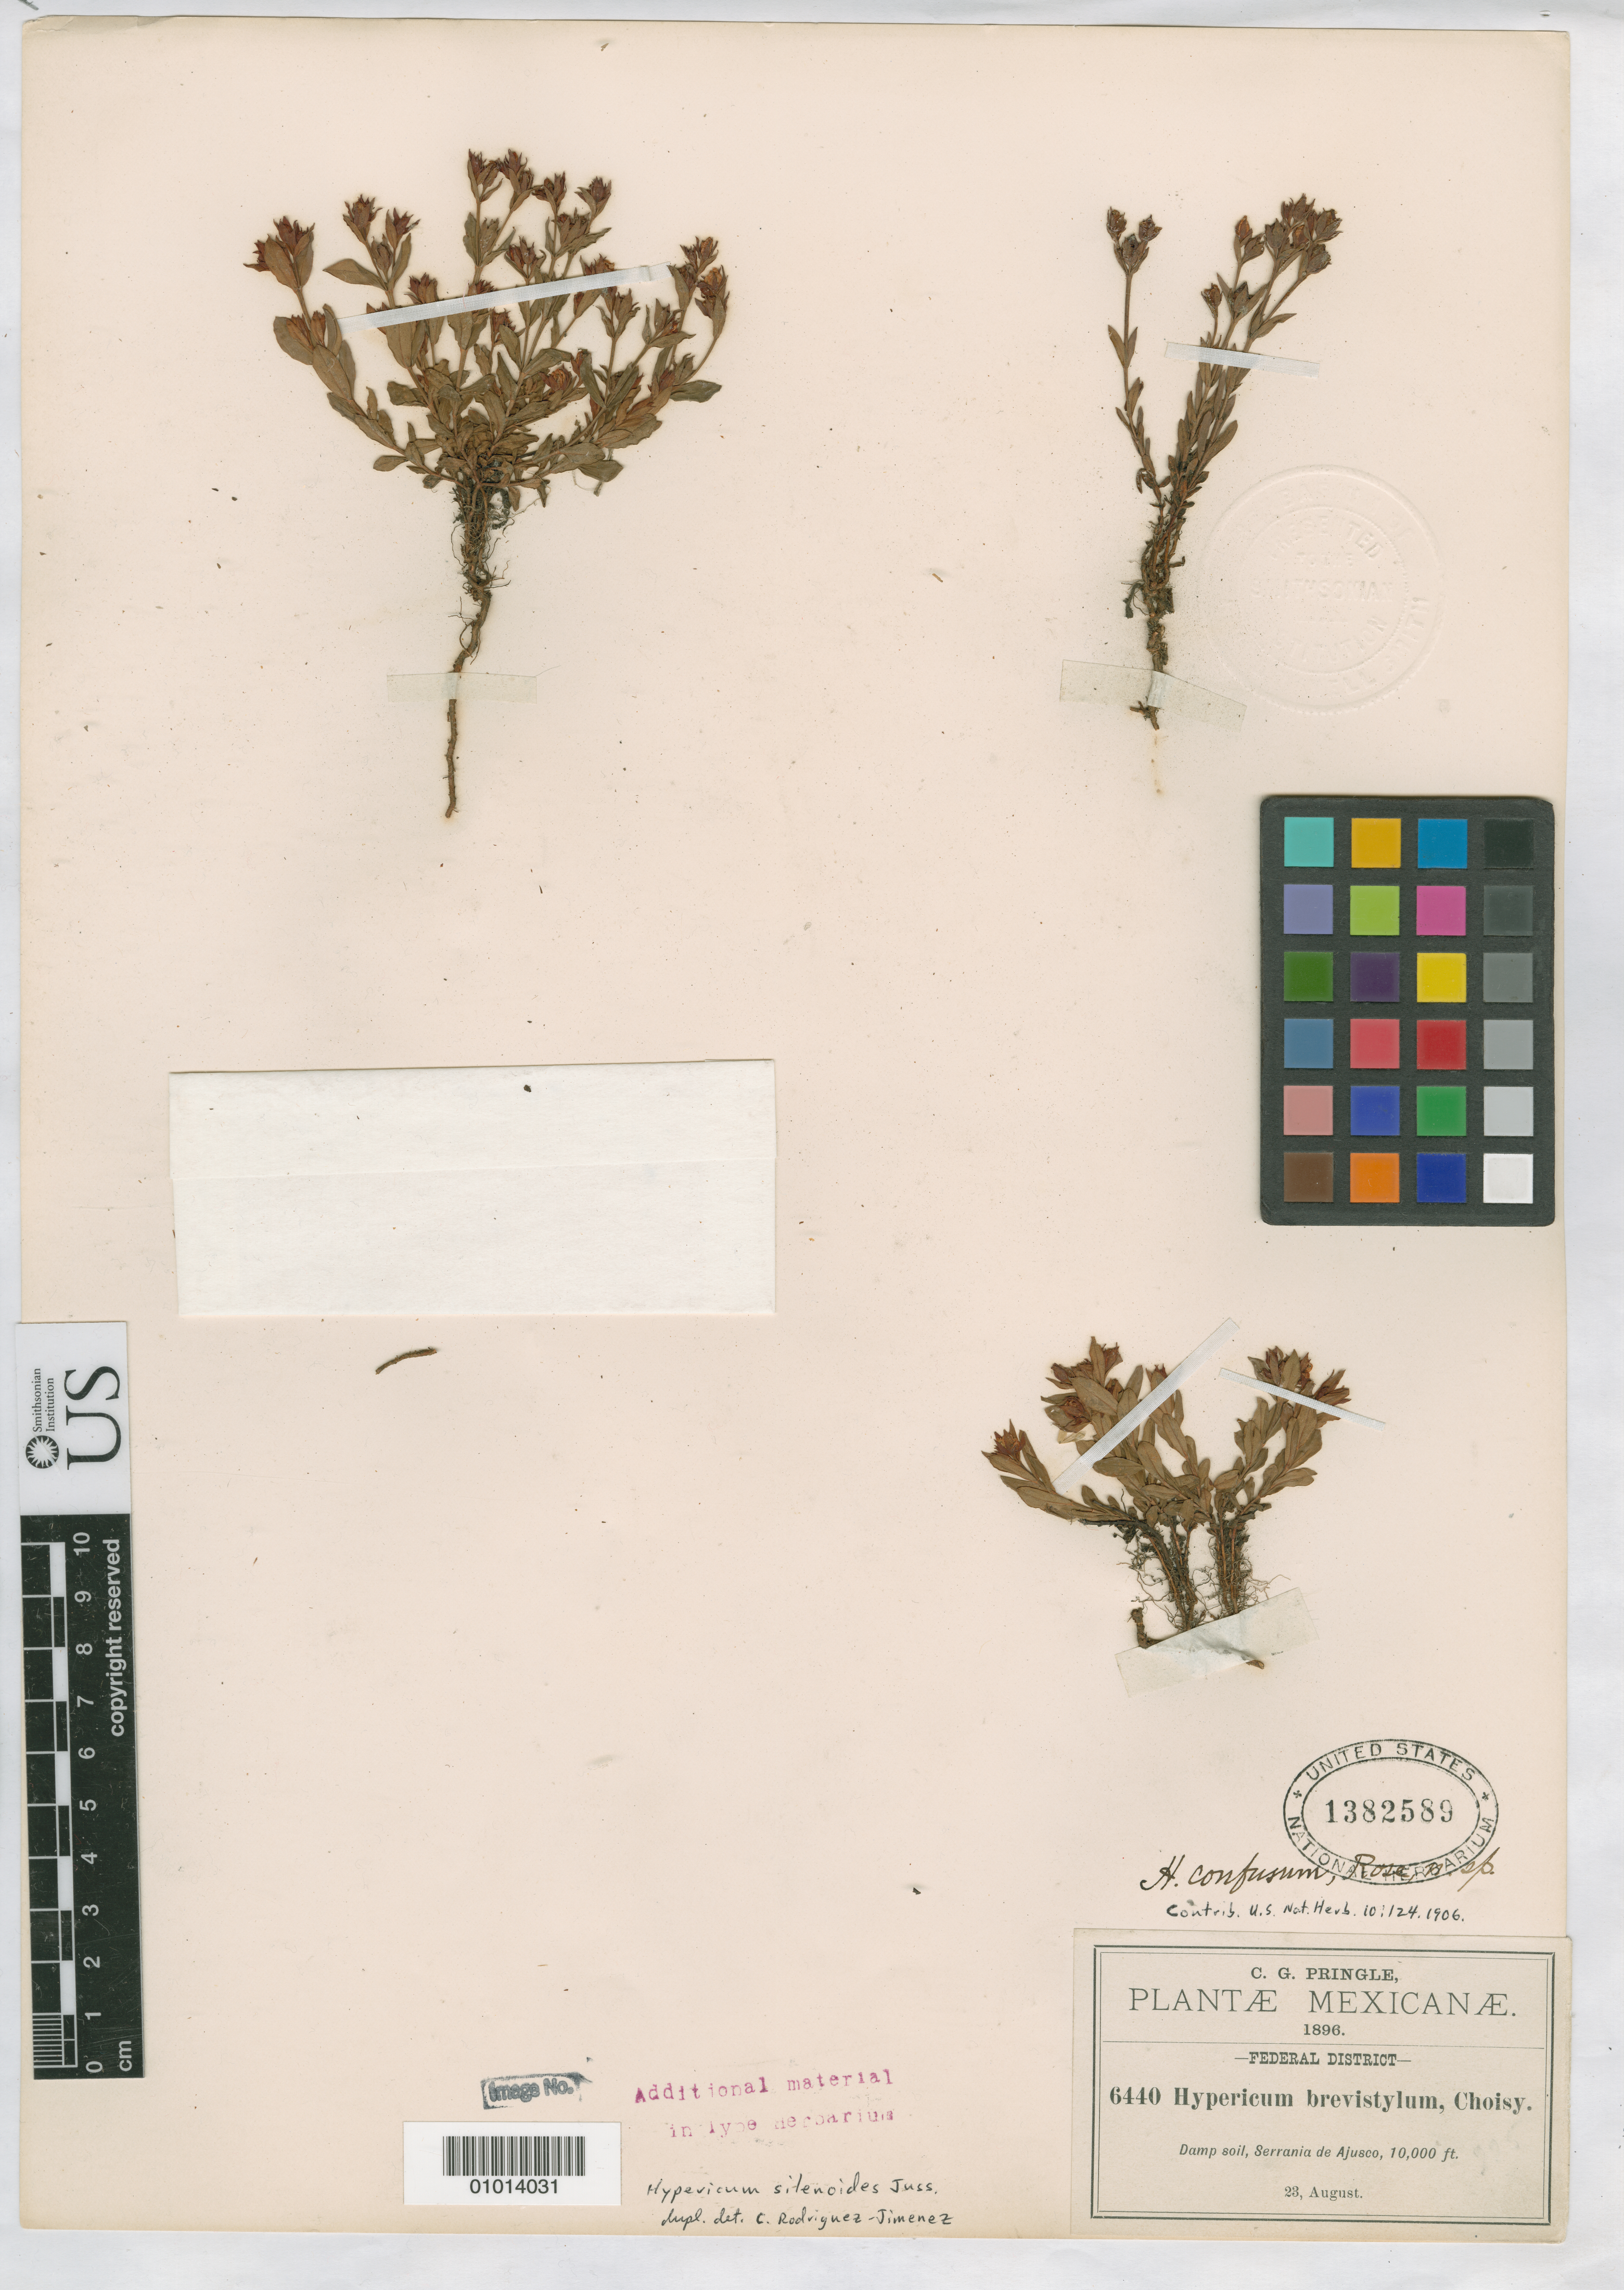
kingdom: Plantae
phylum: Tracheophyta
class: Magnoliopsida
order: Malpighiales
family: Hypericaceae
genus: Hypericum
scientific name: Hypericum confusum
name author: Rose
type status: Isotype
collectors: C. G. Pringle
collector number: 6440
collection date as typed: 23 Aug 1896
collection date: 1896-08-23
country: Mexico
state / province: Distrito Federal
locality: Serrania de Ajusco.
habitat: Damp soil.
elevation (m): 3048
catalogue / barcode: US 1382589